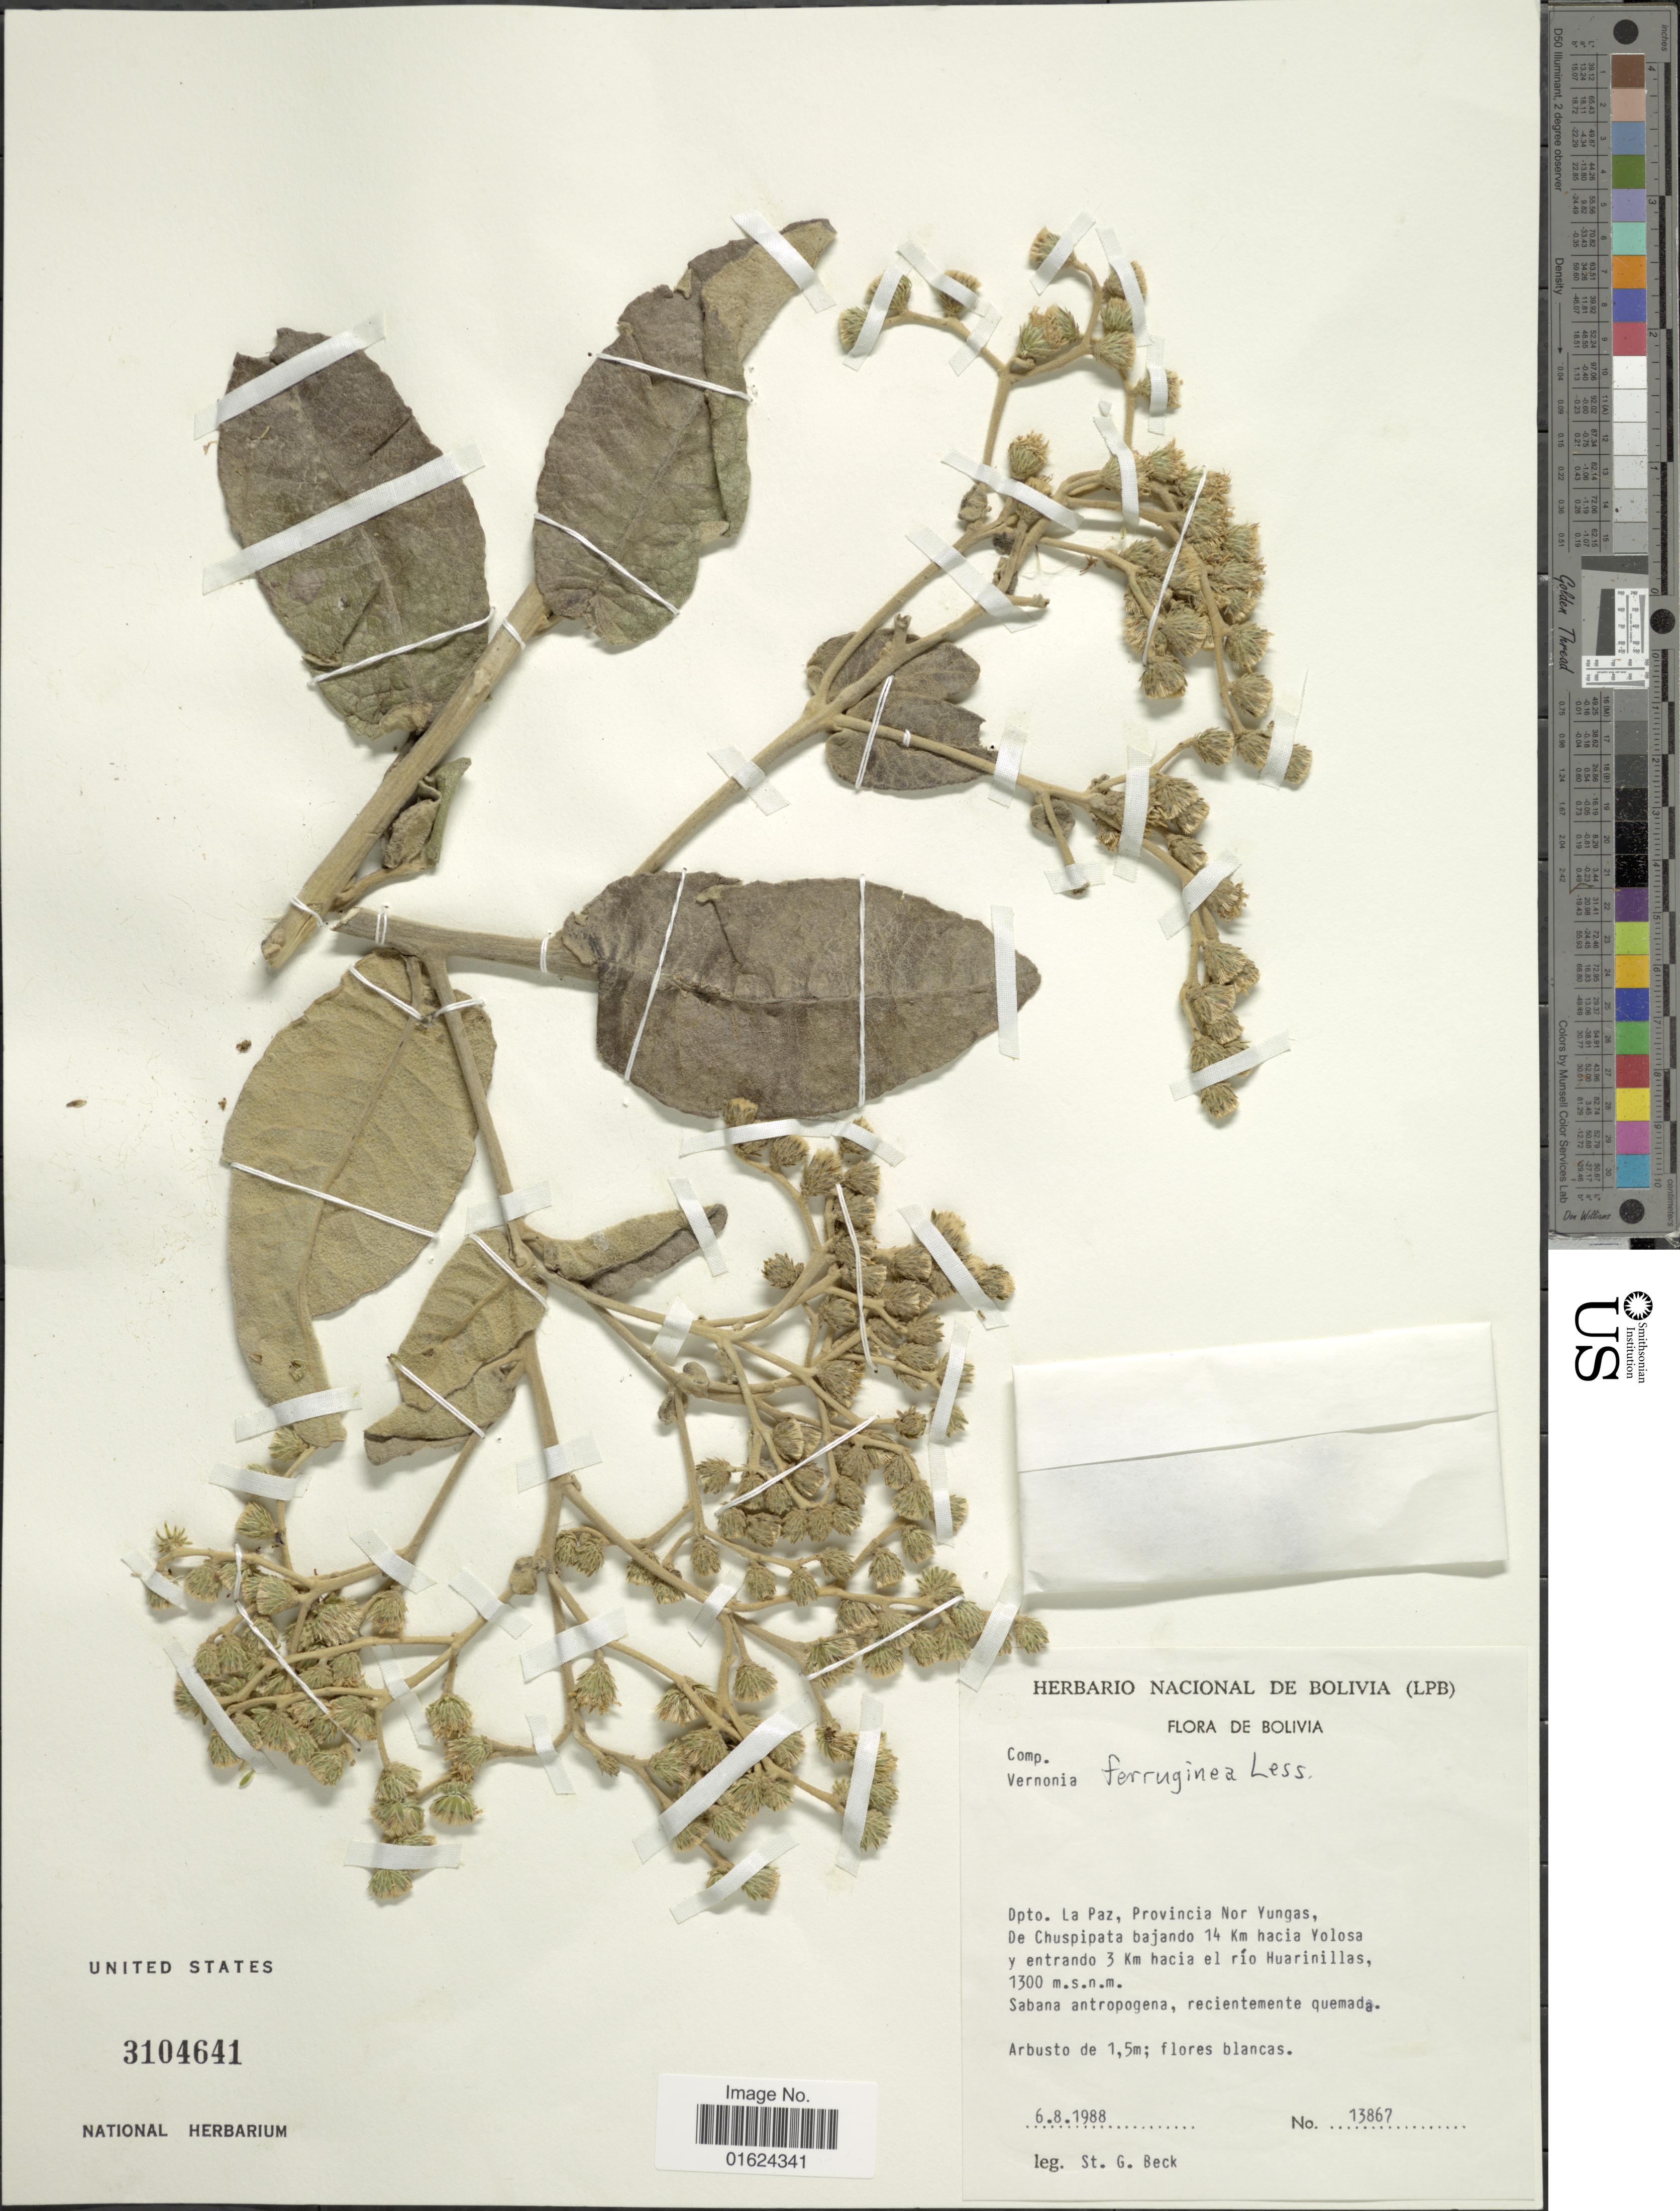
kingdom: Plantae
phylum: Tracheophyta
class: Magnoliopsida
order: Asterales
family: Asteraceae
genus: Vernonanthura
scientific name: Vernonanthura ferruginea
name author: (Less.) H. Rob.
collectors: S. G. Beck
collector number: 13867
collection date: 1988-08-06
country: Bolivia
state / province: La Paz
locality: Bolivia, Dpto. La Paz., Provincia Nor Yungas. De Chusipata bajando 14 kms hacia Yolosa y entrando 3 Km hacia el rio Huarinillas.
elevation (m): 1300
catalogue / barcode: US 3104641